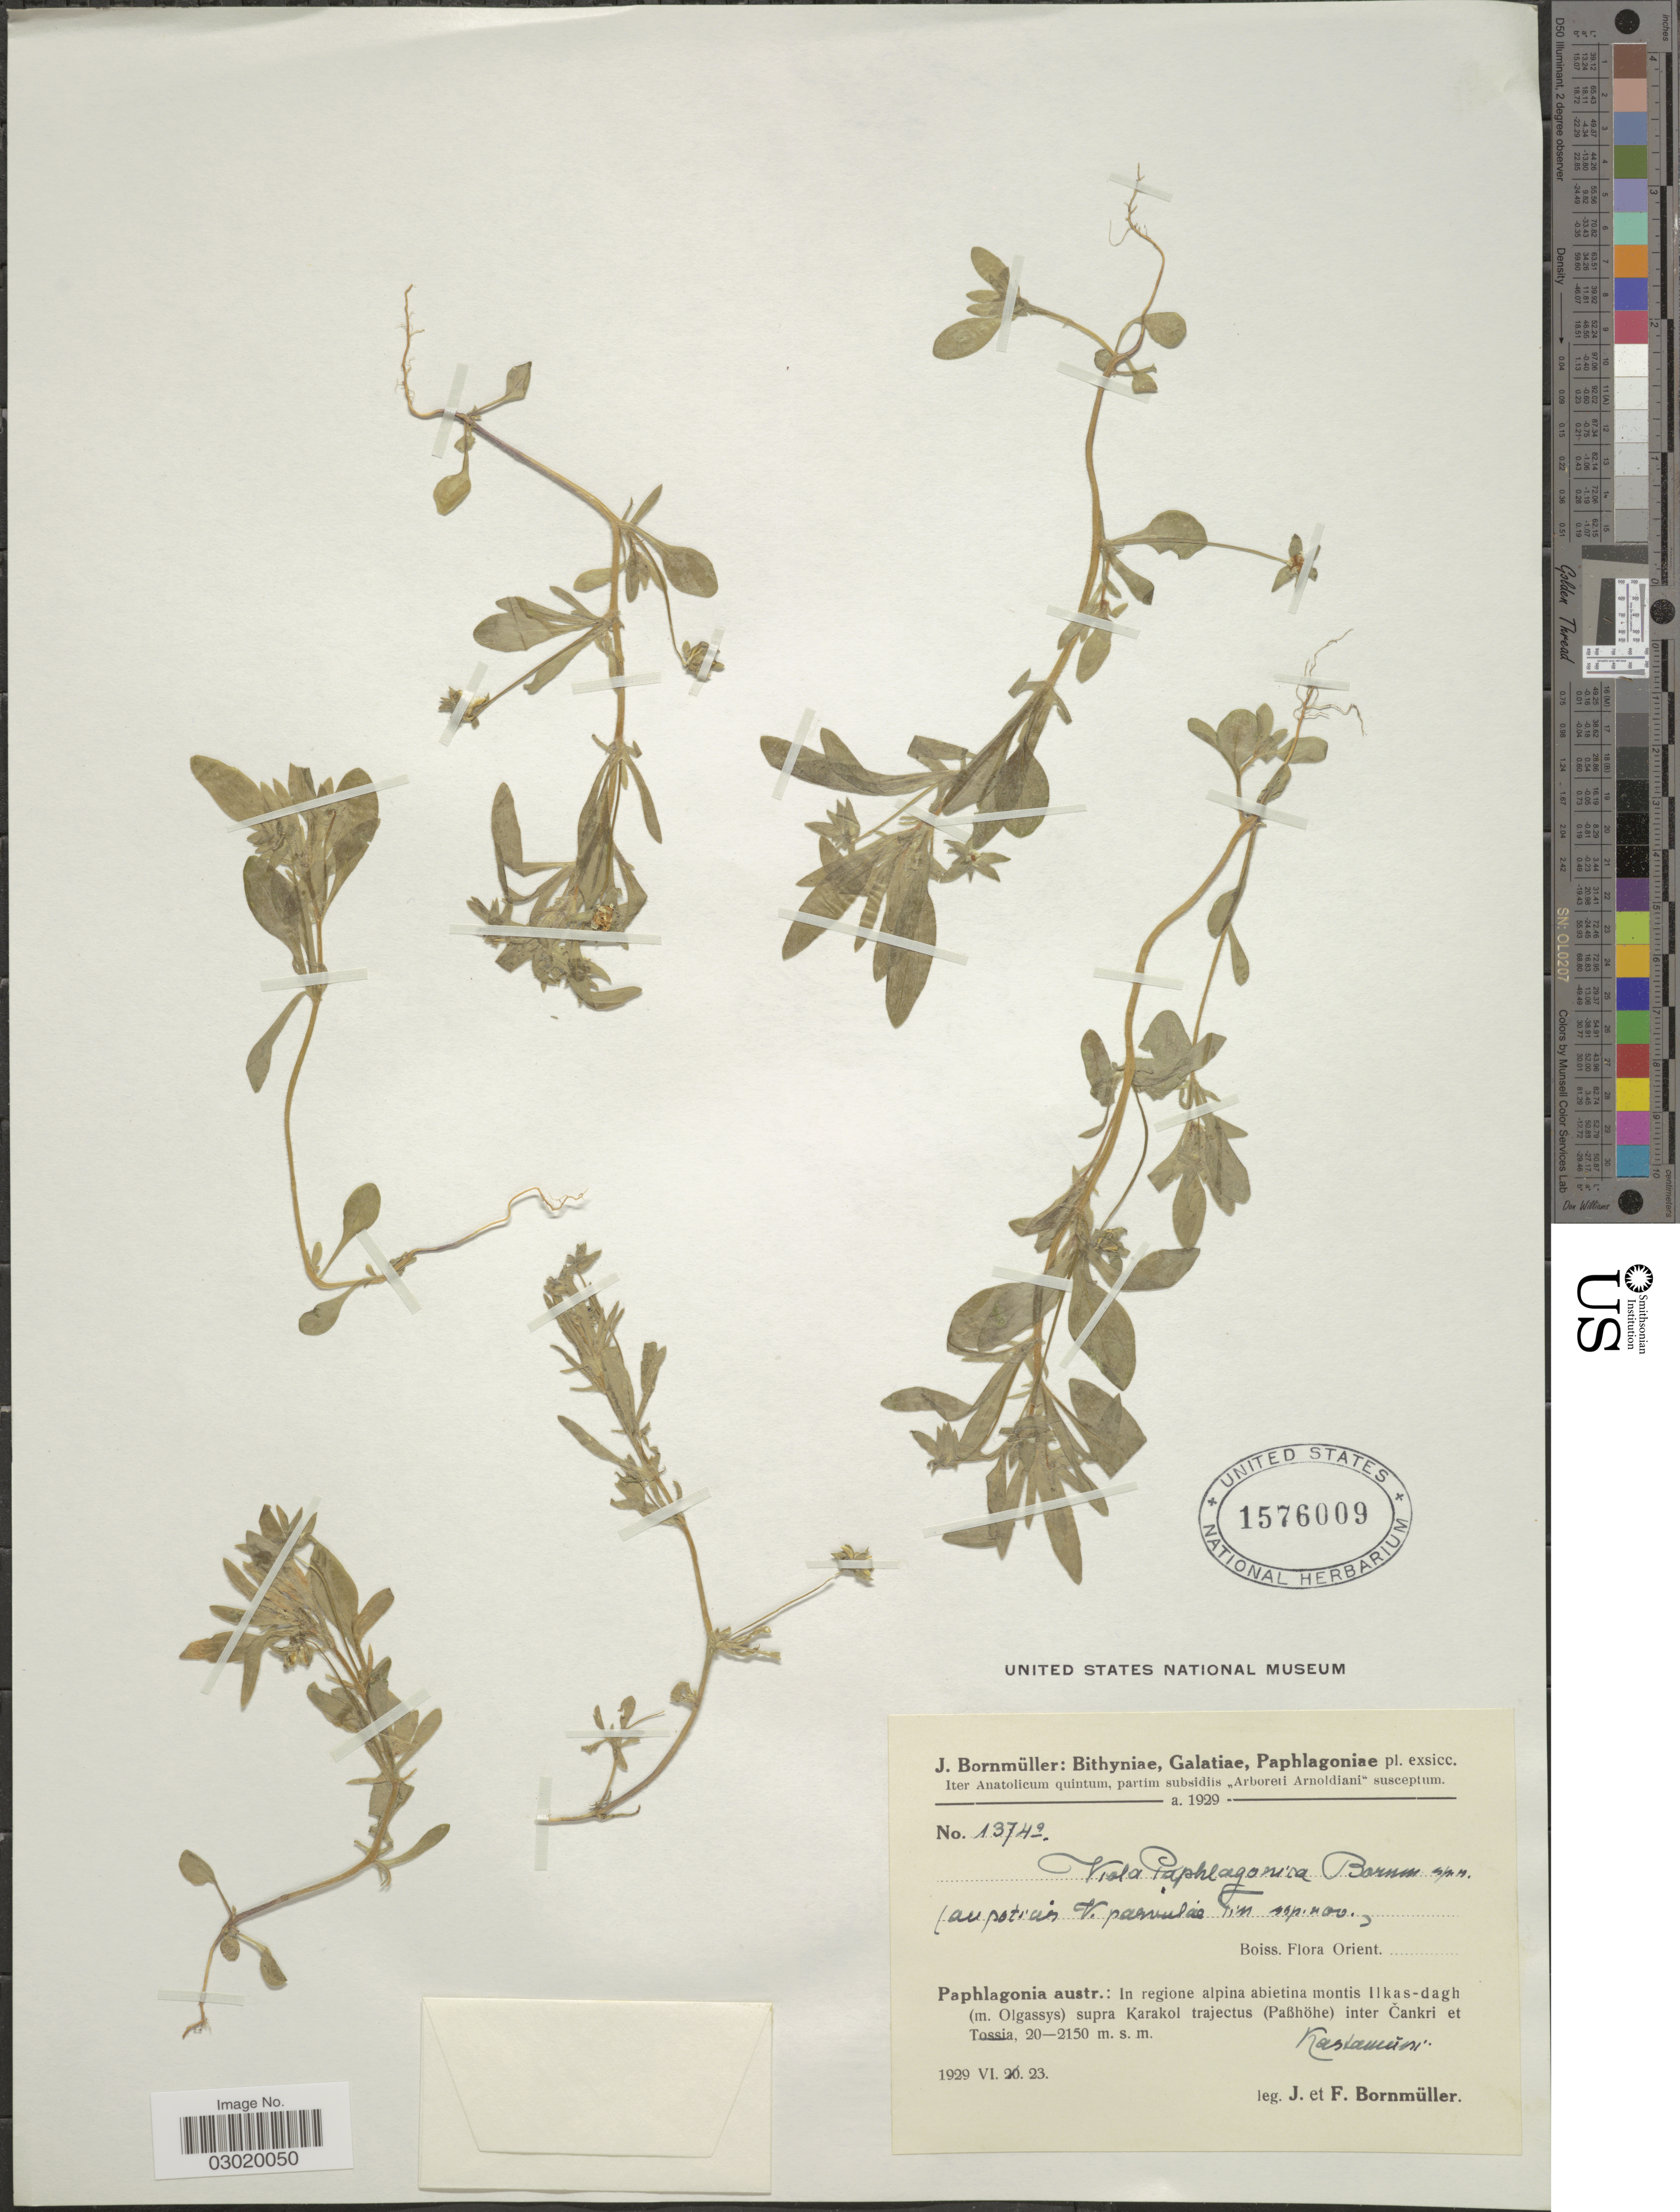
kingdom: Plantae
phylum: Tracheophyta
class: Magnoliopsida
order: Malpighiales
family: Violaceae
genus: Viola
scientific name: Viola paphlagonica Bornm. sp. nov. ined.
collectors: J. Bornmüller & F. Bornmüller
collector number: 1374a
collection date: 1929-06-23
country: Turkey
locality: Bithyniae, Galatiae, Paphlagoniae. Paphlagonia austr.: In regione alpina abietina montis Ilkas-dagh (m. Olgassys) supra Karakol trajectus (Paßhöhe) inter Ĉankri et Kastamuri [interpreted].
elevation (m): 2000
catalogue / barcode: US 1576009